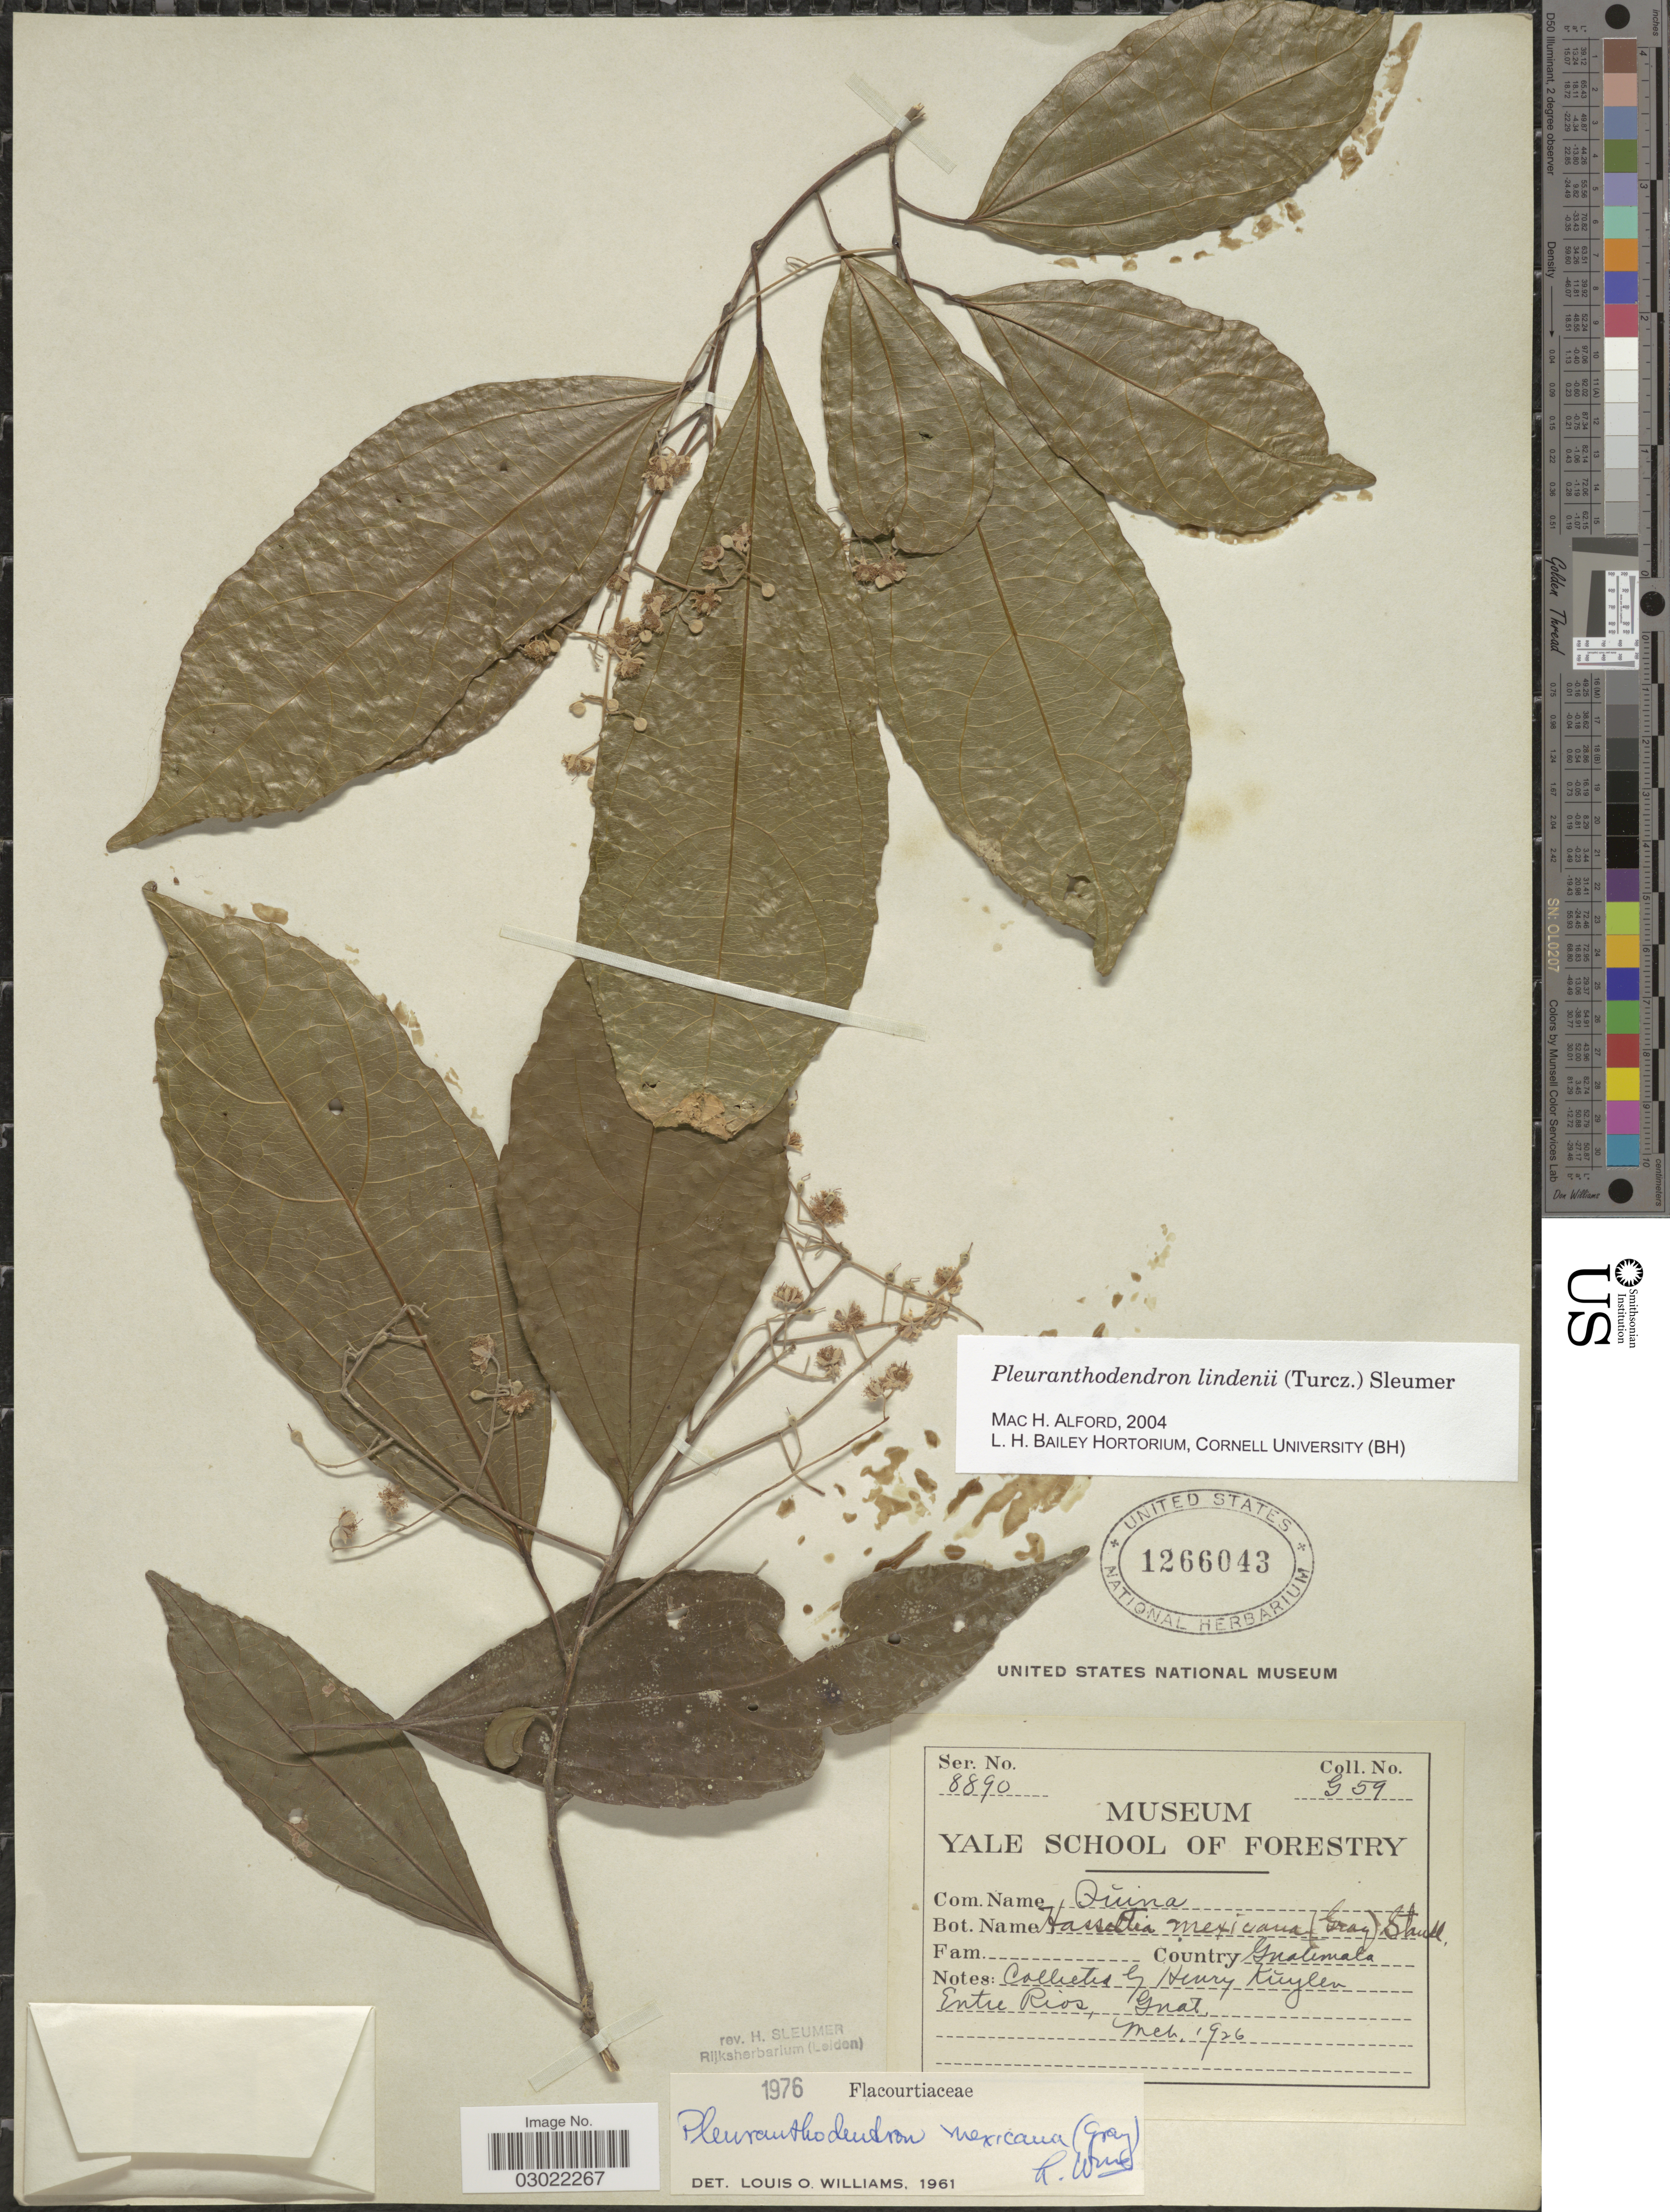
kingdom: Plantae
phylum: Tracheophyta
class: Magnoliopsida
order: Malpighiales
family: Salicaceae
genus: Pleuranthodendron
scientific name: Pleuranthodendron lindenii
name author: (Turcz.) Sleumer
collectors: H. Kuylen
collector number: G59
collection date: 1926-03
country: Guatemala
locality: Entre Rios, Guat.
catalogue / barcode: US 1266043